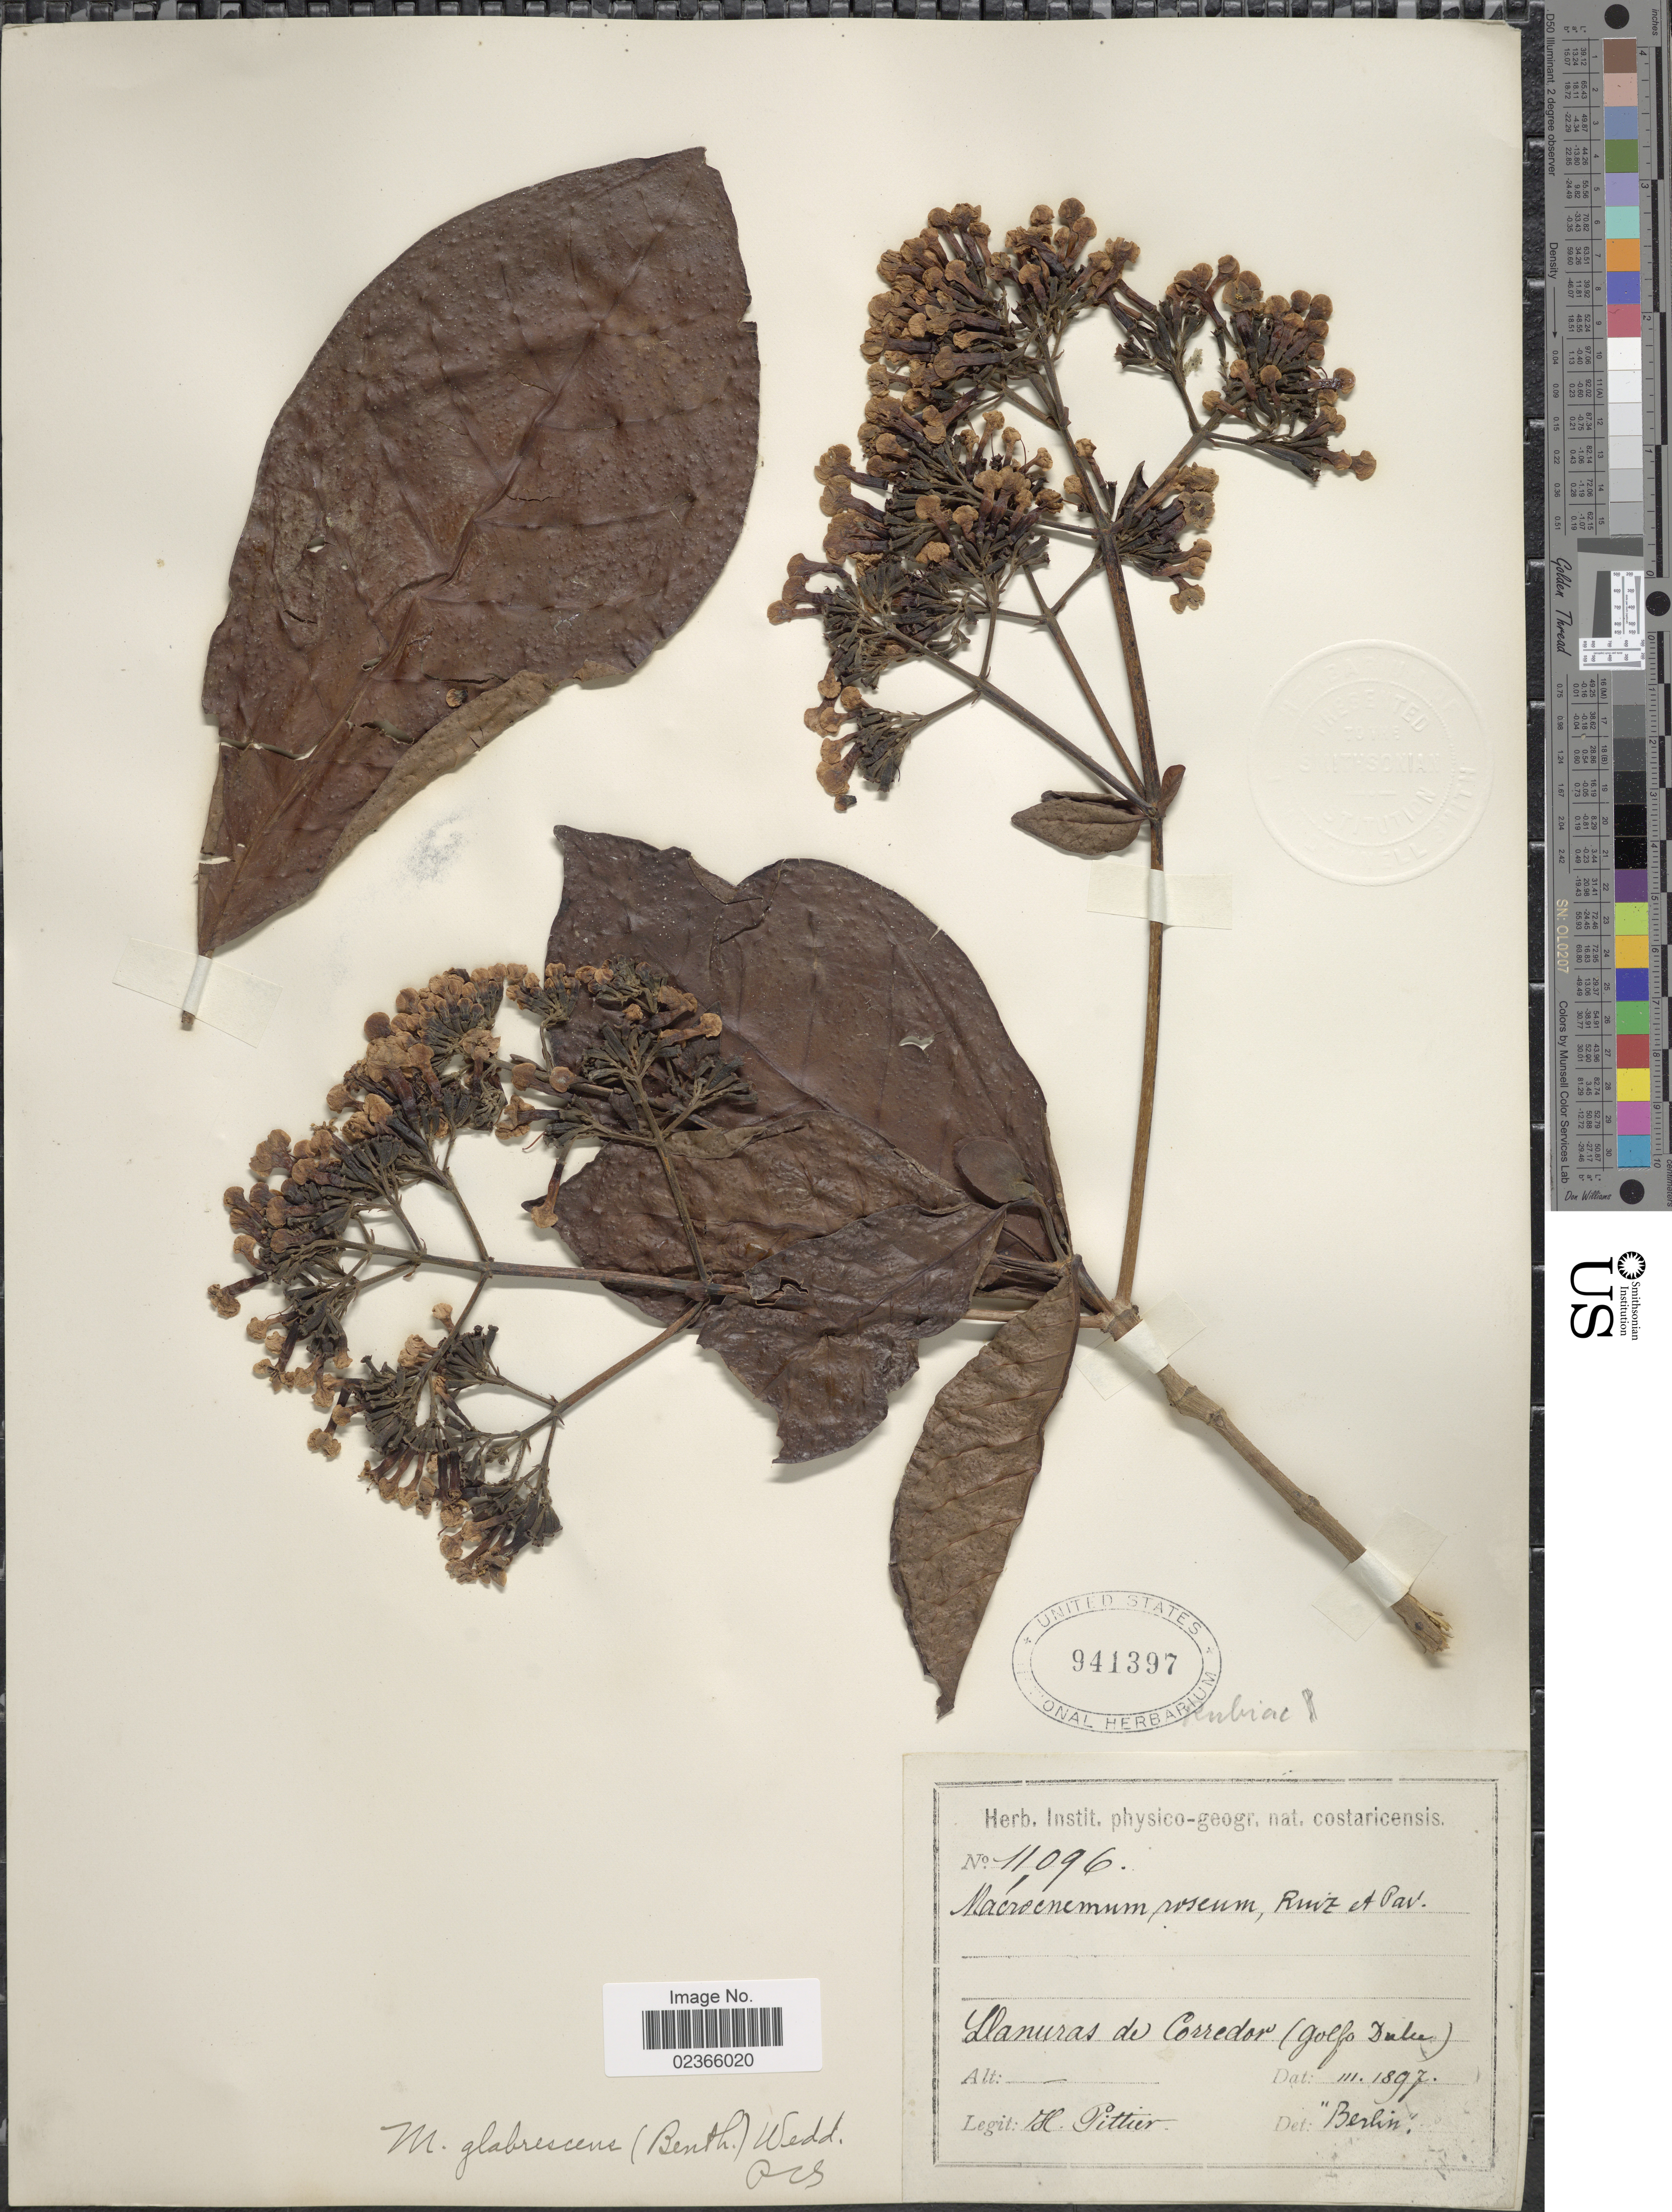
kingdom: Plantae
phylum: Tracheophyta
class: Magnoliopsida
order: Gentianales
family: Rubiaceae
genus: Macrocnemum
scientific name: Macrocnemum glabrescens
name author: (Benth.) Wedd.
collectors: H. F. Pittier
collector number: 11096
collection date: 1897-03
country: Costa Rica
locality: Llamuras de Corredor ( Golfo Dulce).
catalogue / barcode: US 941397